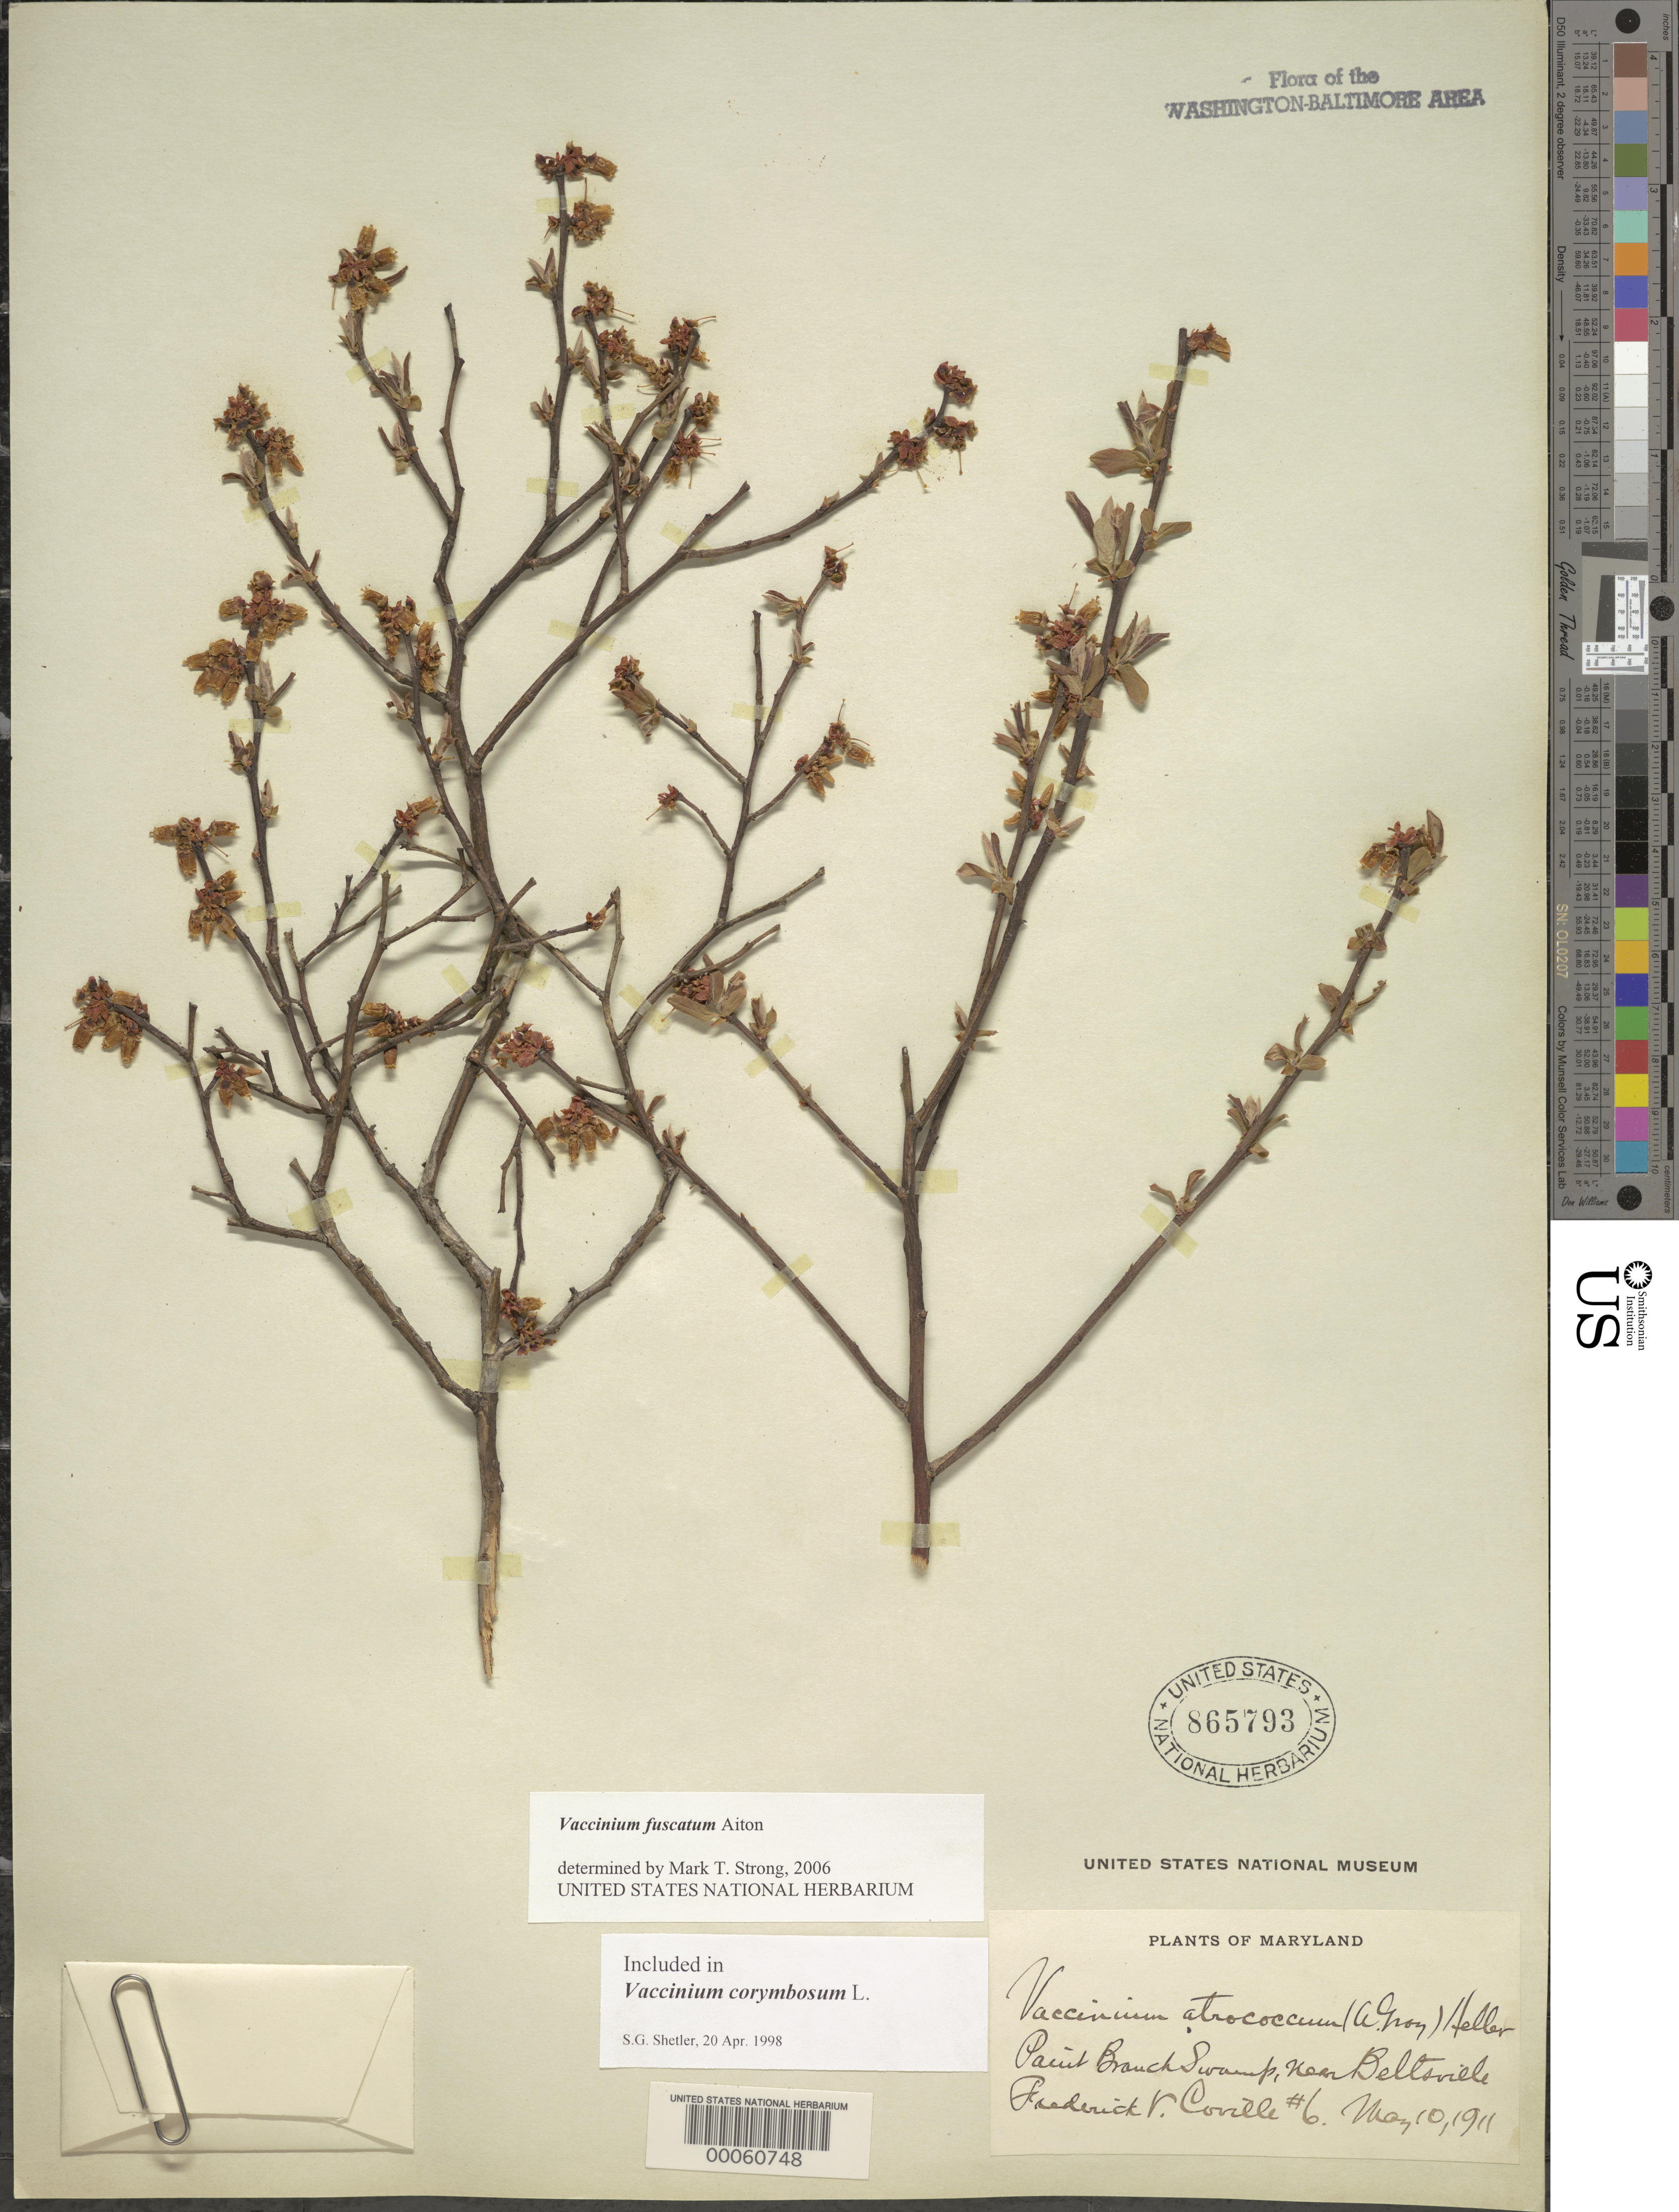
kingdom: Plantae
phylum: Tracheophyta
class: Magnoliopsida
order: Ericales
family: Ericaceae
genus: Vaccinium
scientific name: Vaccinium corymbosum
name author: L.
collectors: F. V. Coville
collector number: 6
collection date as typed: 10 May 1911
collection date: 1911-05-10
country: United States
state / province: Maryland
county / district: Prince George's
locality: Paint Branch Swamp, near Beltsville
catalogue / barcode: US 865793